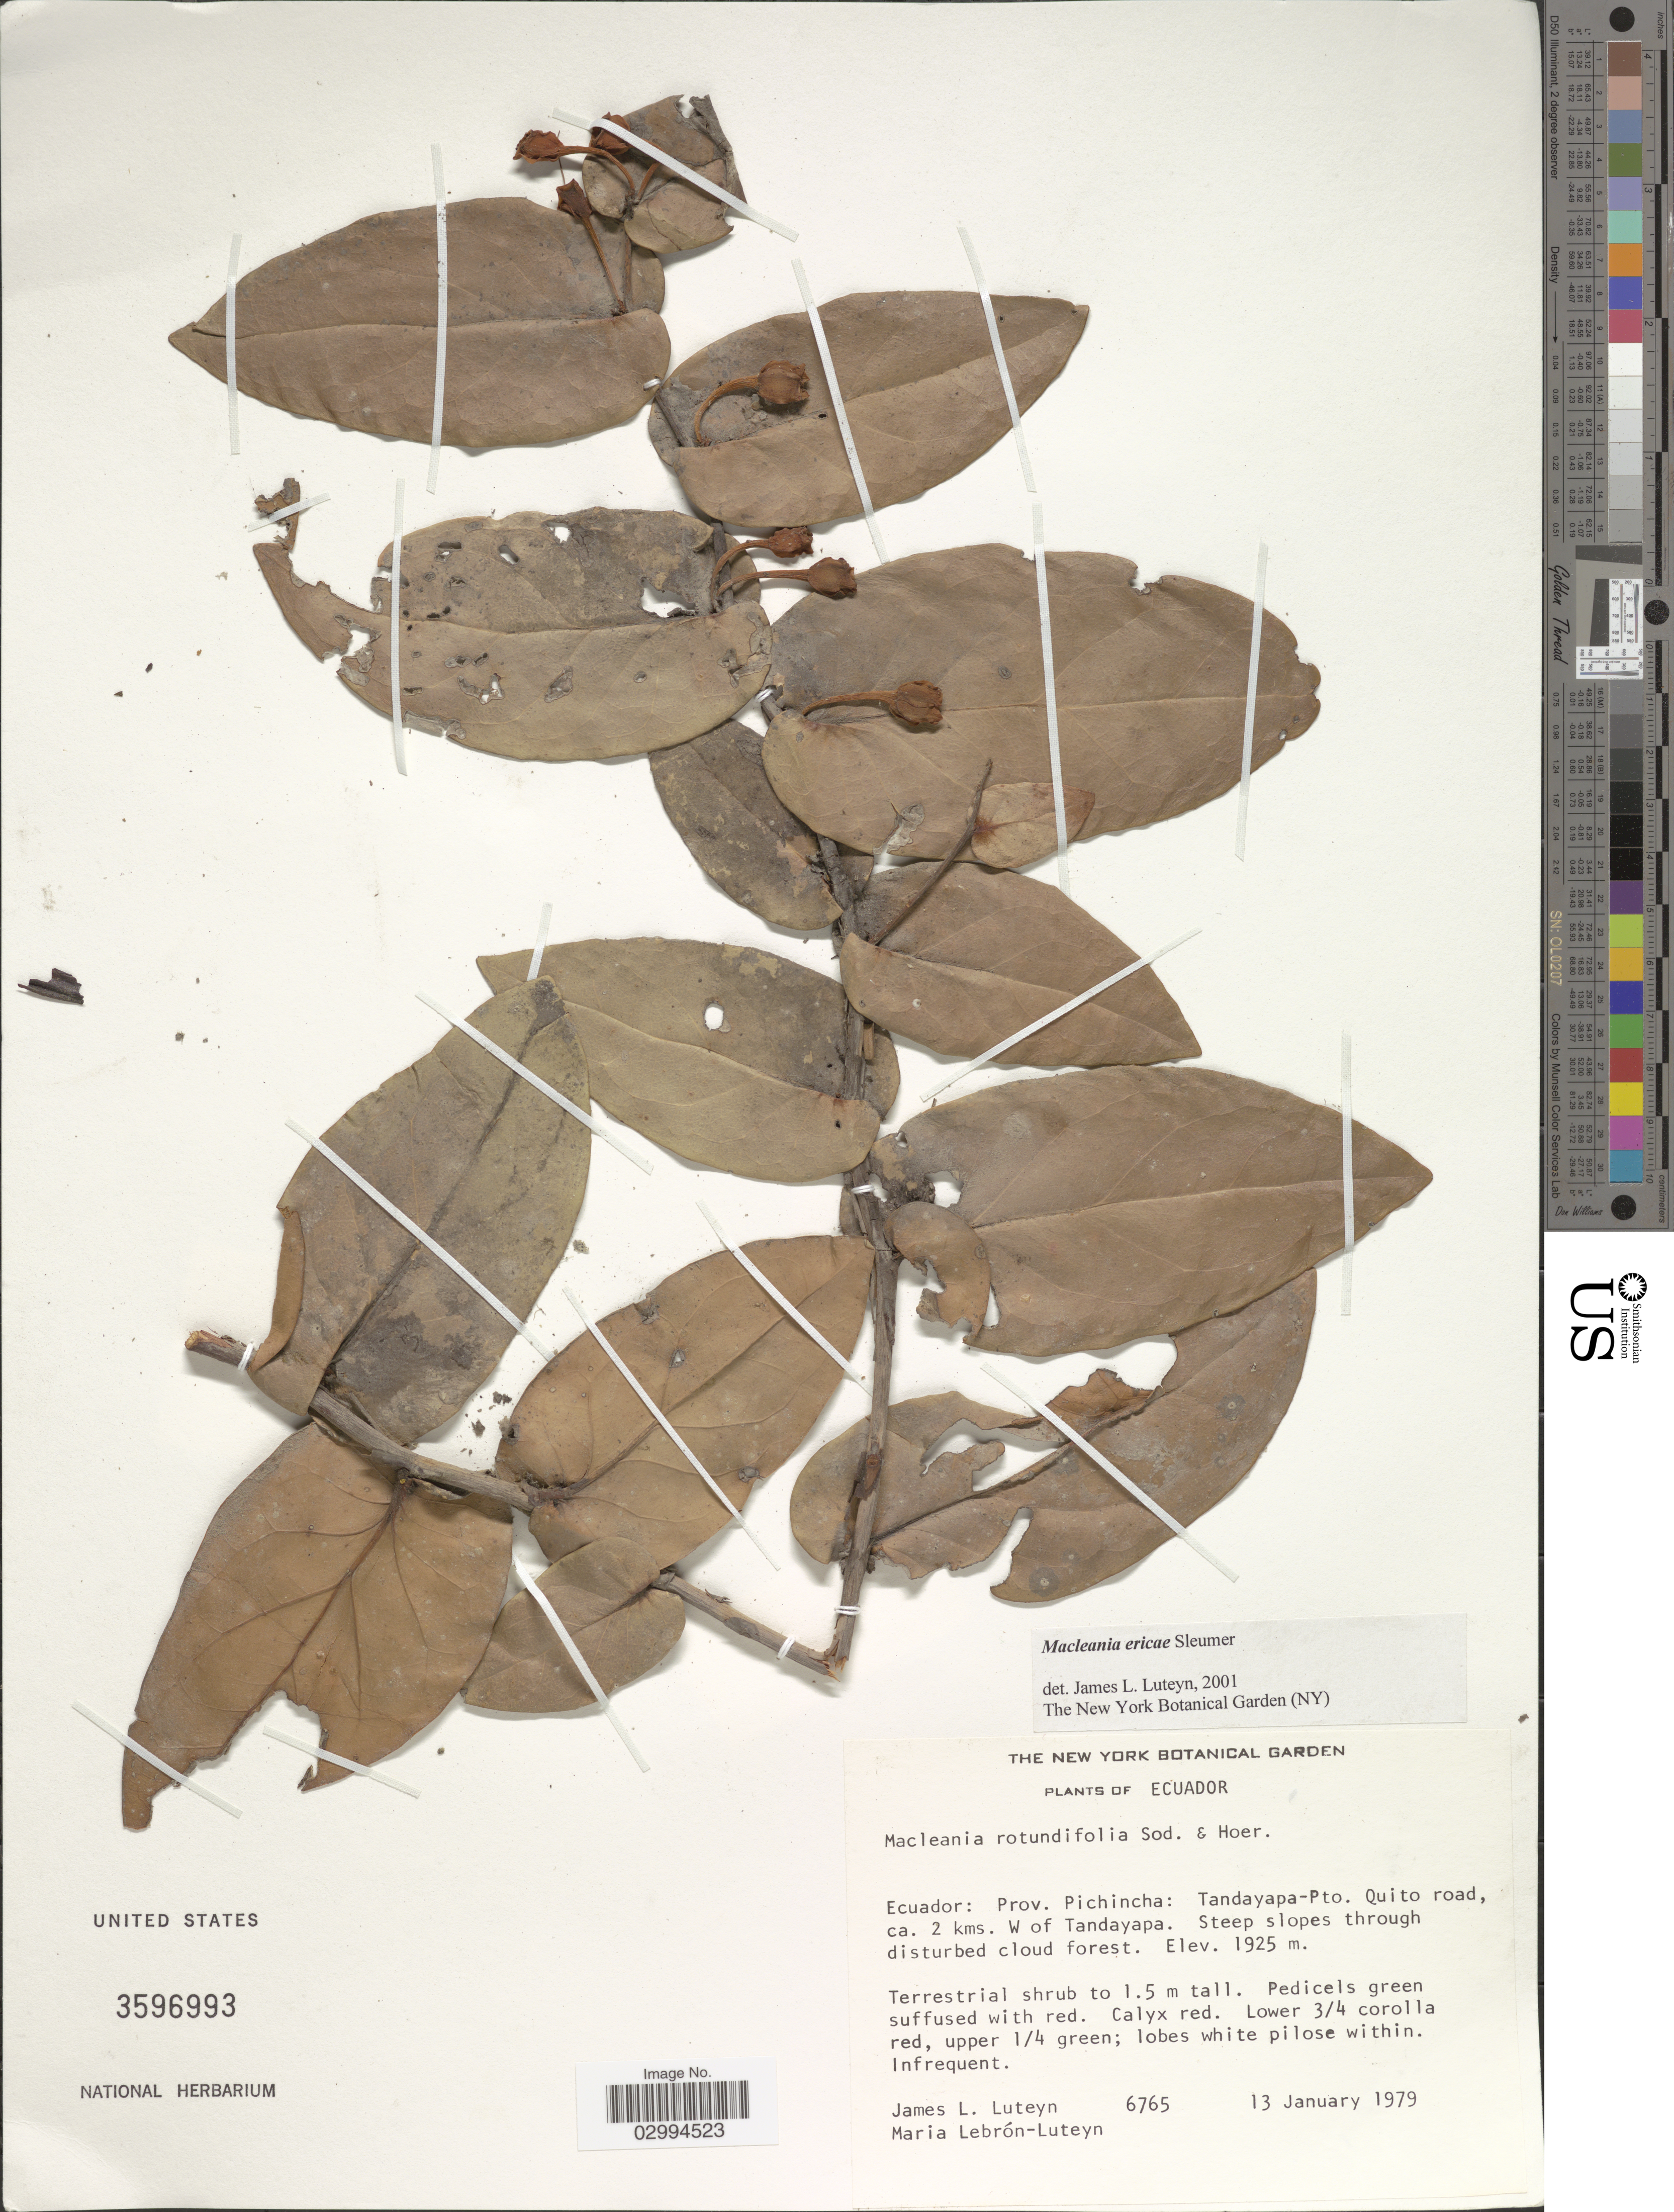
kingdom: Plantae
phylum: Tracheophyta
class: Magnoliopsida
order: Ericales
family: Ericaceae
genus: Macleania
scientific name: Macleania ericae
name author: Sleumer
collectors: J. L. Luteyn & M. L. Lebrón-Luteyn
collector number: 6765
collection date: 1979-01-13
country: Ecuador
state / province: Pichincha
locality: Tandayapa-Pto. Quito road, ca. 2 kms. W of Tandayapa.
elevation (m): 1925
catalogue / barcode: US 3596993